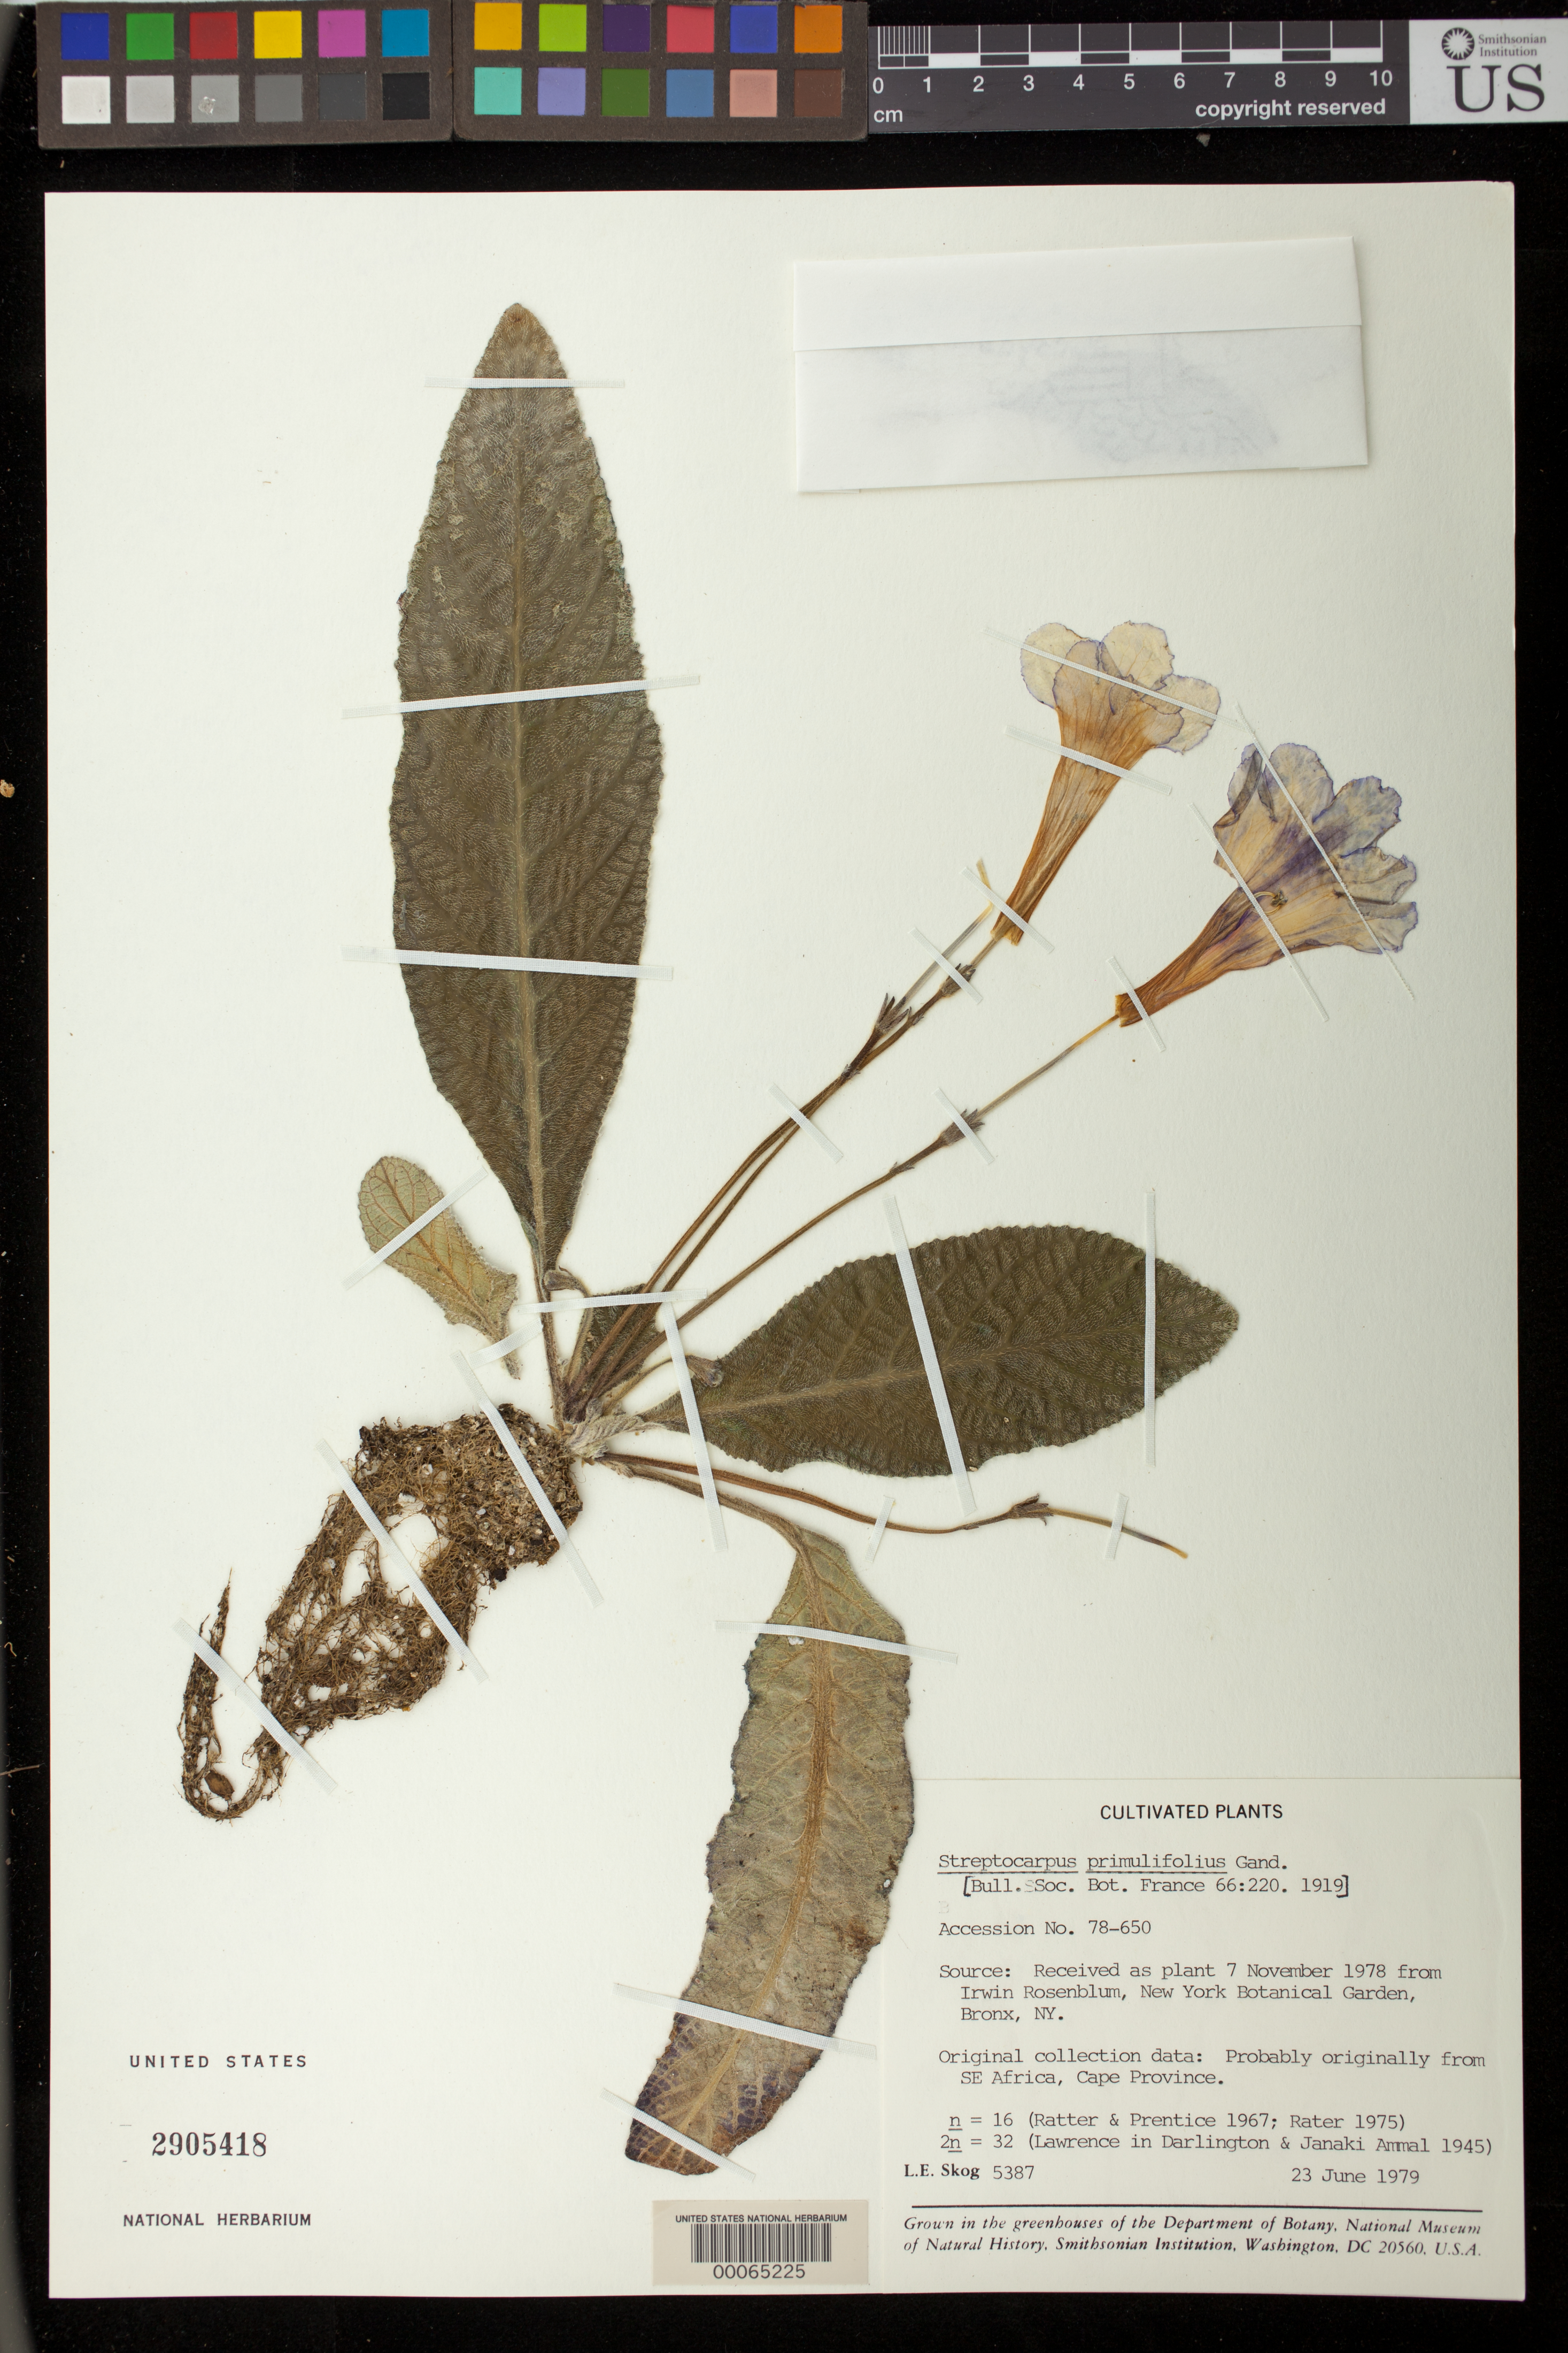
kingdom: Plantae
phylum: Tracheophyta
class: Magnoliopsida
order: Lamiales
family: Gesneriaceae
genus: Streptocarpus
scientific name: Streptocarpus primulifolius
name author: Gand.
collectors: L. E. Skog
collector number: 5387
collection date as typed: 23 Jun 1979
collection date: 1979-06-23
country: South Africa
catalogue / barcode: US 2905418